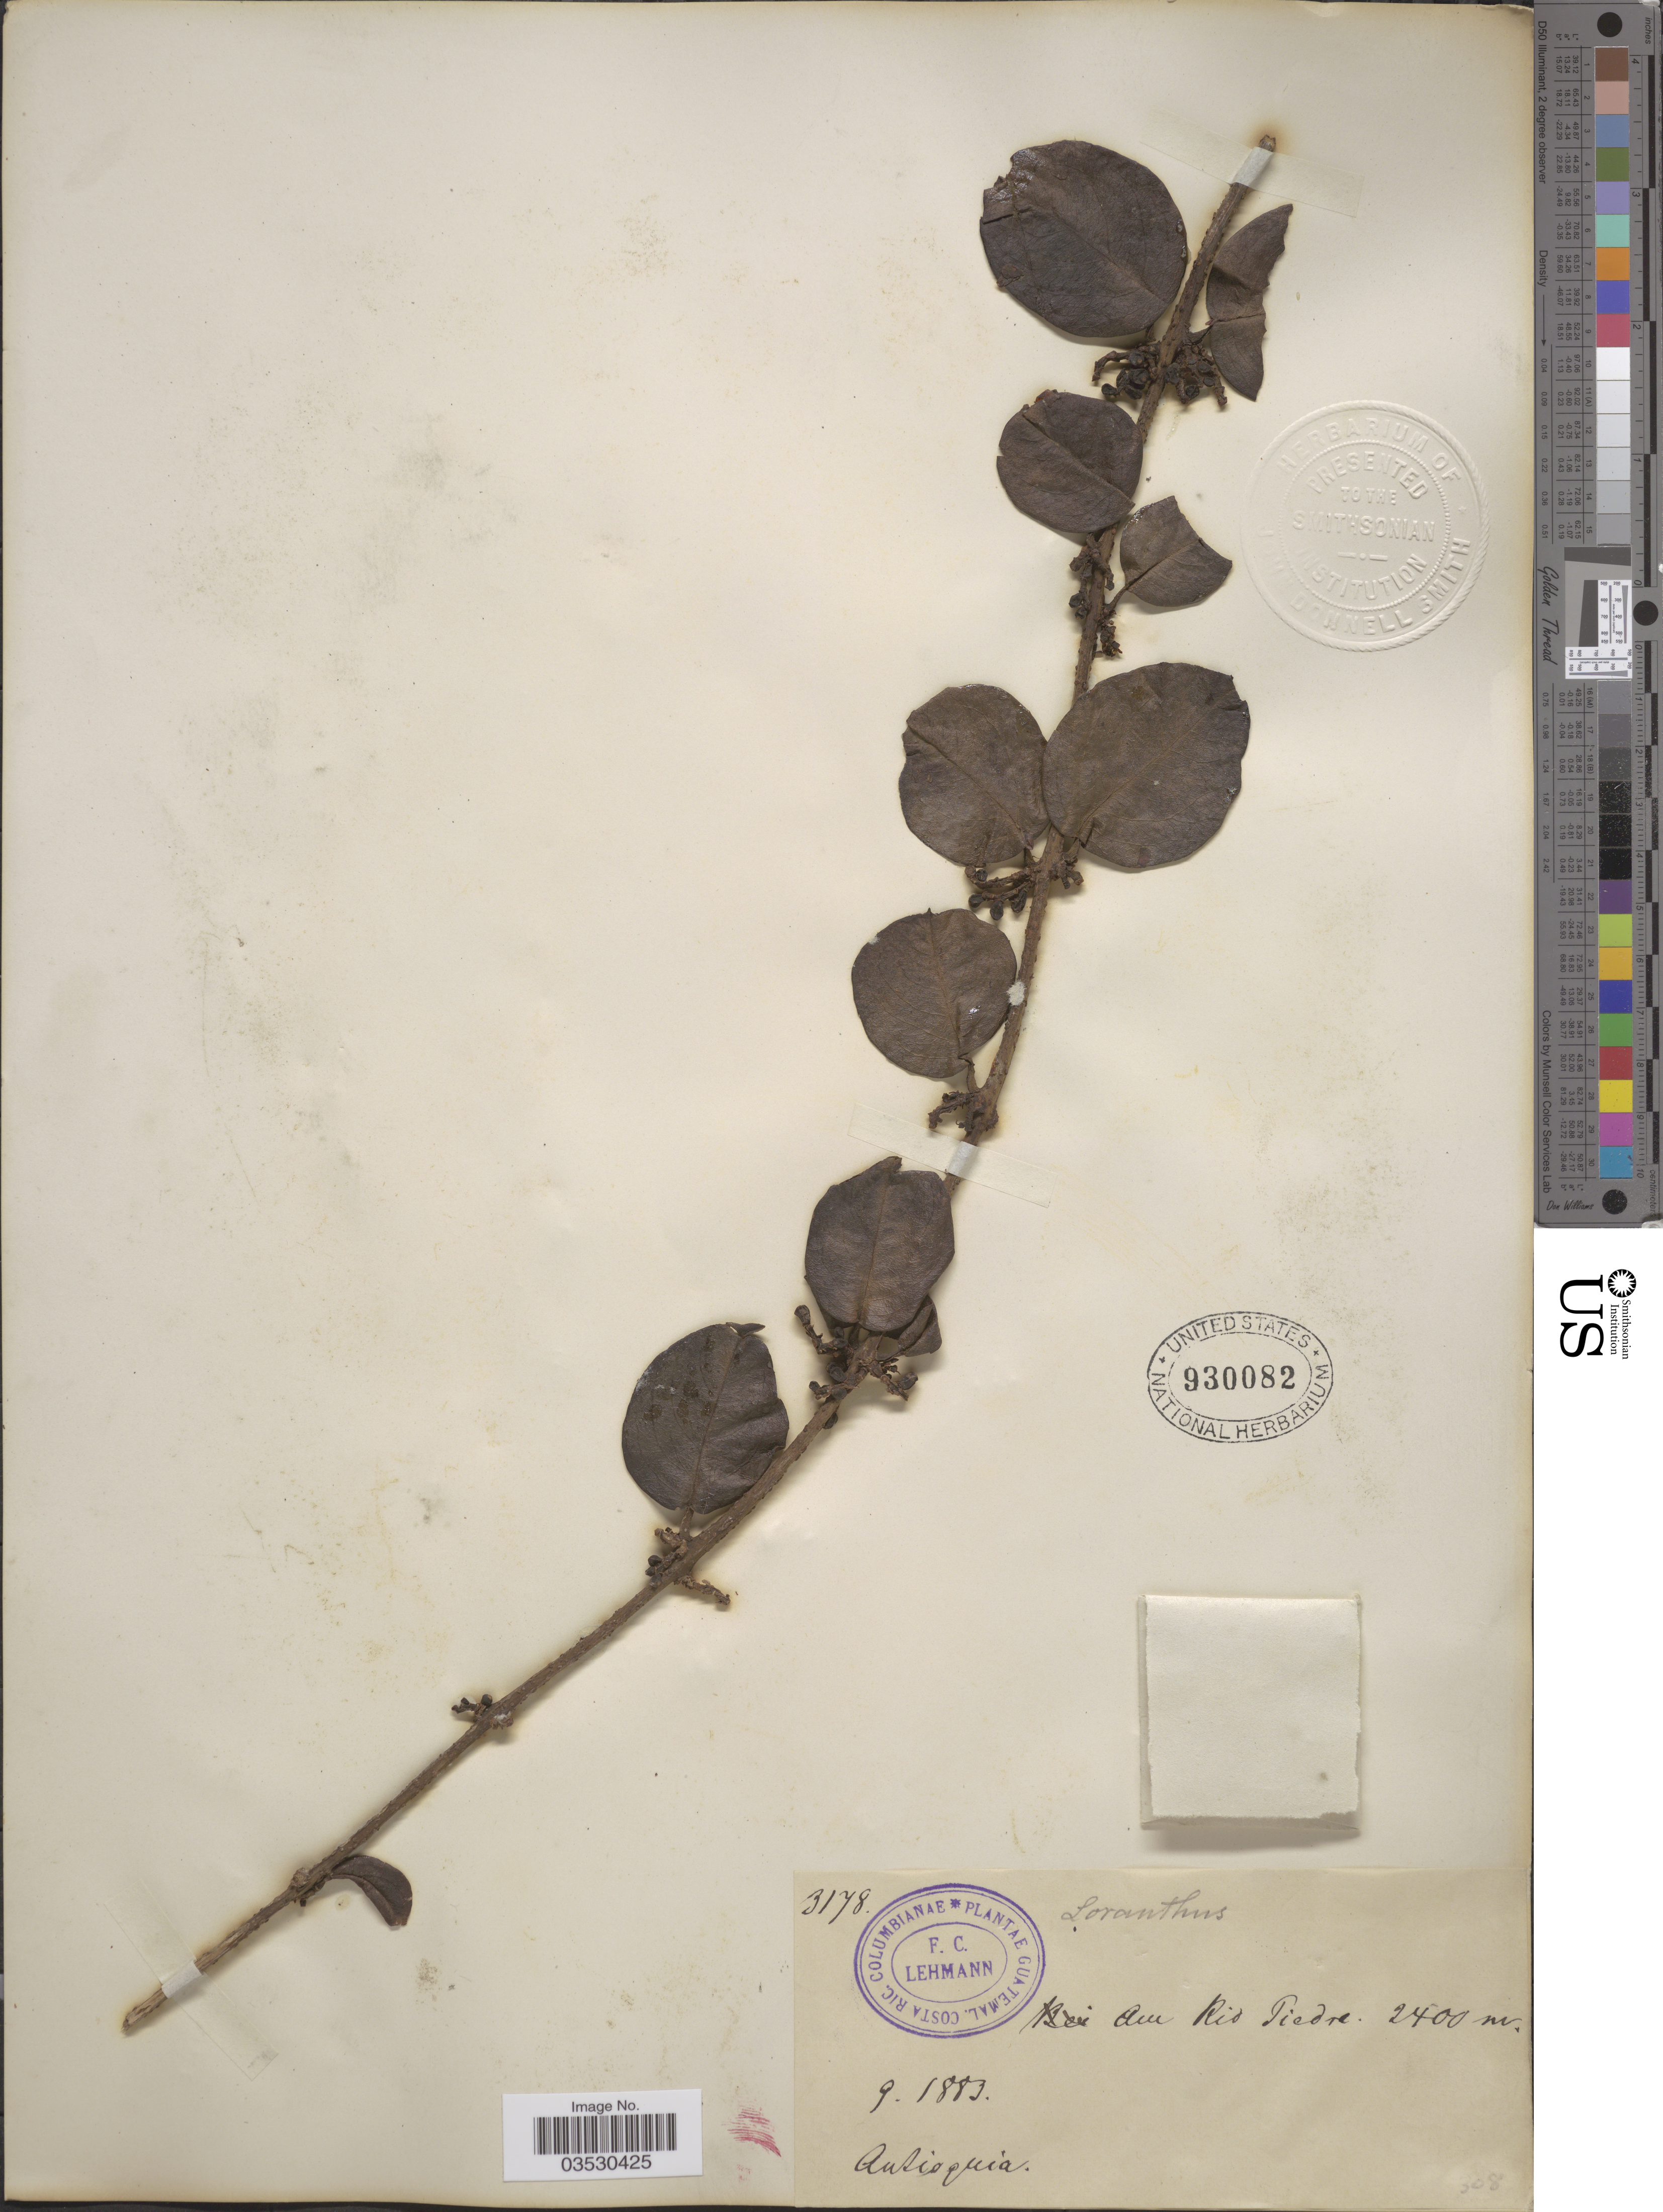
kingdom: Plantae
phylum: Tracheophyta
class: Magnoliopsida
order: Santalales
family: Loranthaceae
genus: Struthanthus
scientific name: Struthanthus orbicularis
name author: (Kunth) Blume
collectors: F. C. Lehmann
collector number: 3178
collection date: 1883-09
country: Colombia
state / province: Antioquia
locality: Am Rio Piedra.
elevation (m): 2400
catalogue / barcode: US 930082